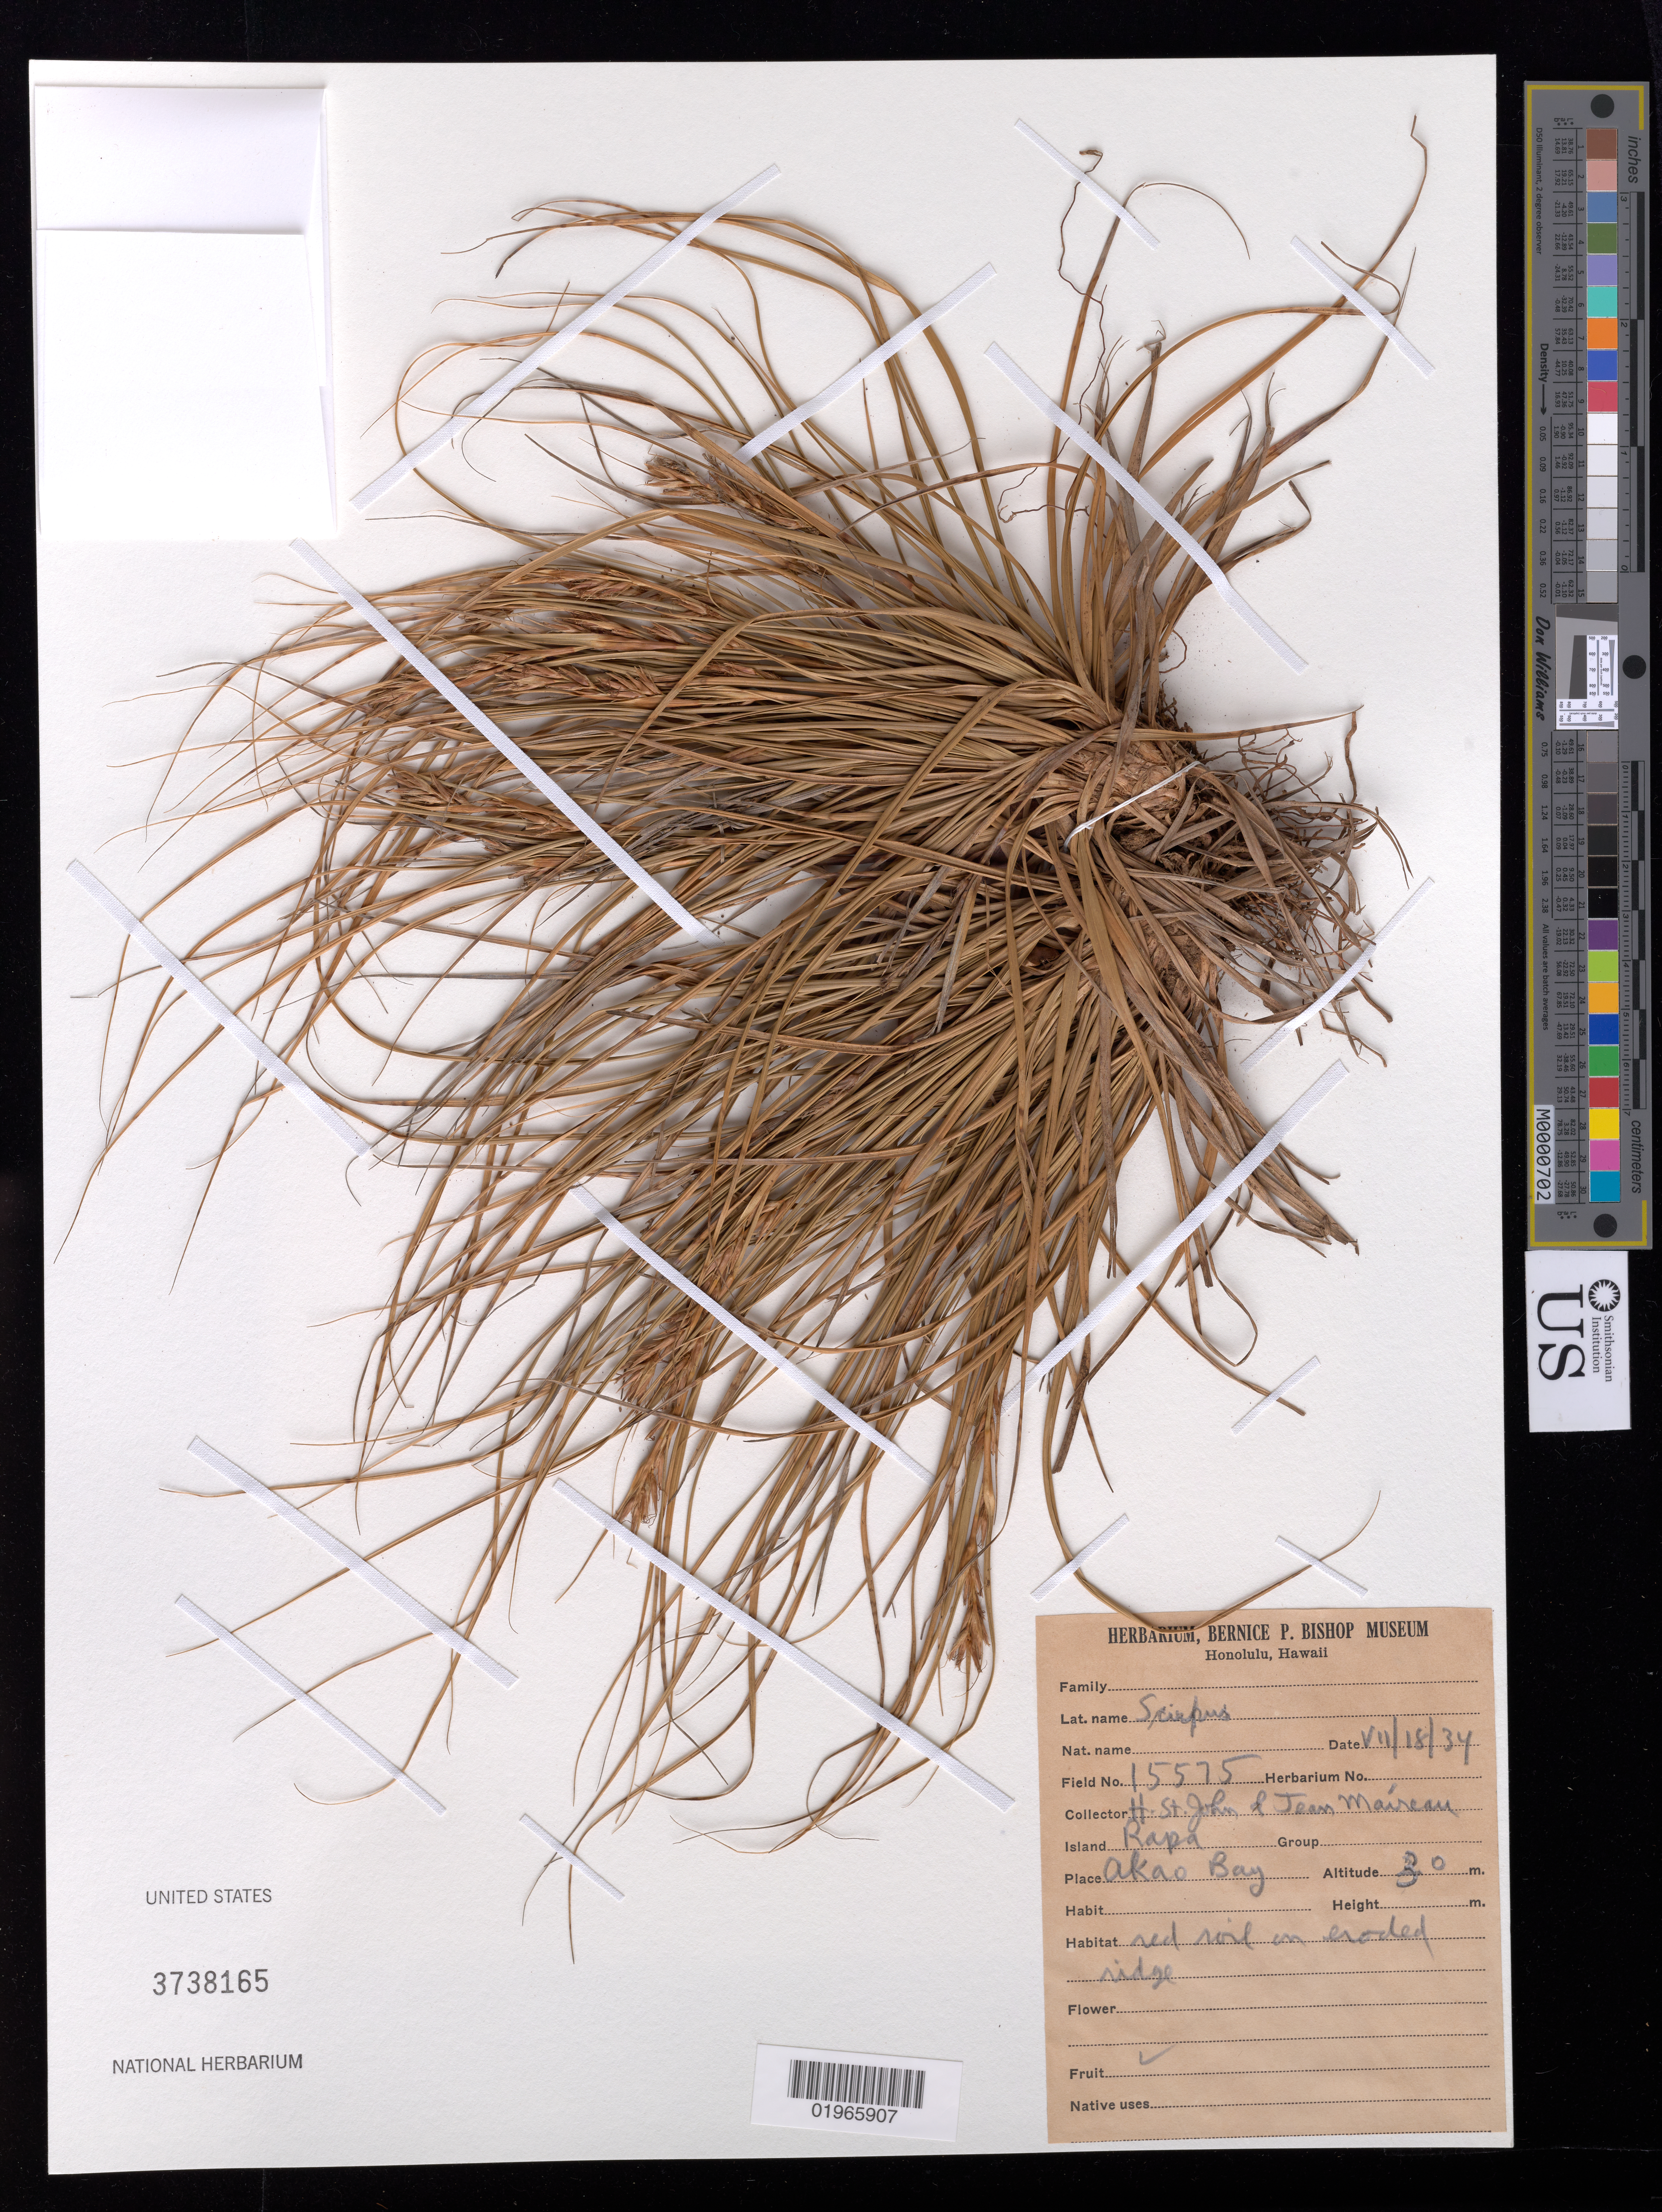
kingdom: Plantae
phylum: Tracheophyta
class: Liliopsida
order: Poales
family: Cyperaceae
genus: Scirpus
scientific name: Scirpus sp.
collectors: H. St. John & J. Maireau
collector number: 15575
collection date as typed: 18 Jul 1934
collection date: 1934-07-18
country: French Polynesia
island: Rapa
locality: Akao Bay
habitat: Eroded ridge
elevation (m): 30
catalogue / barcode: US 3738165